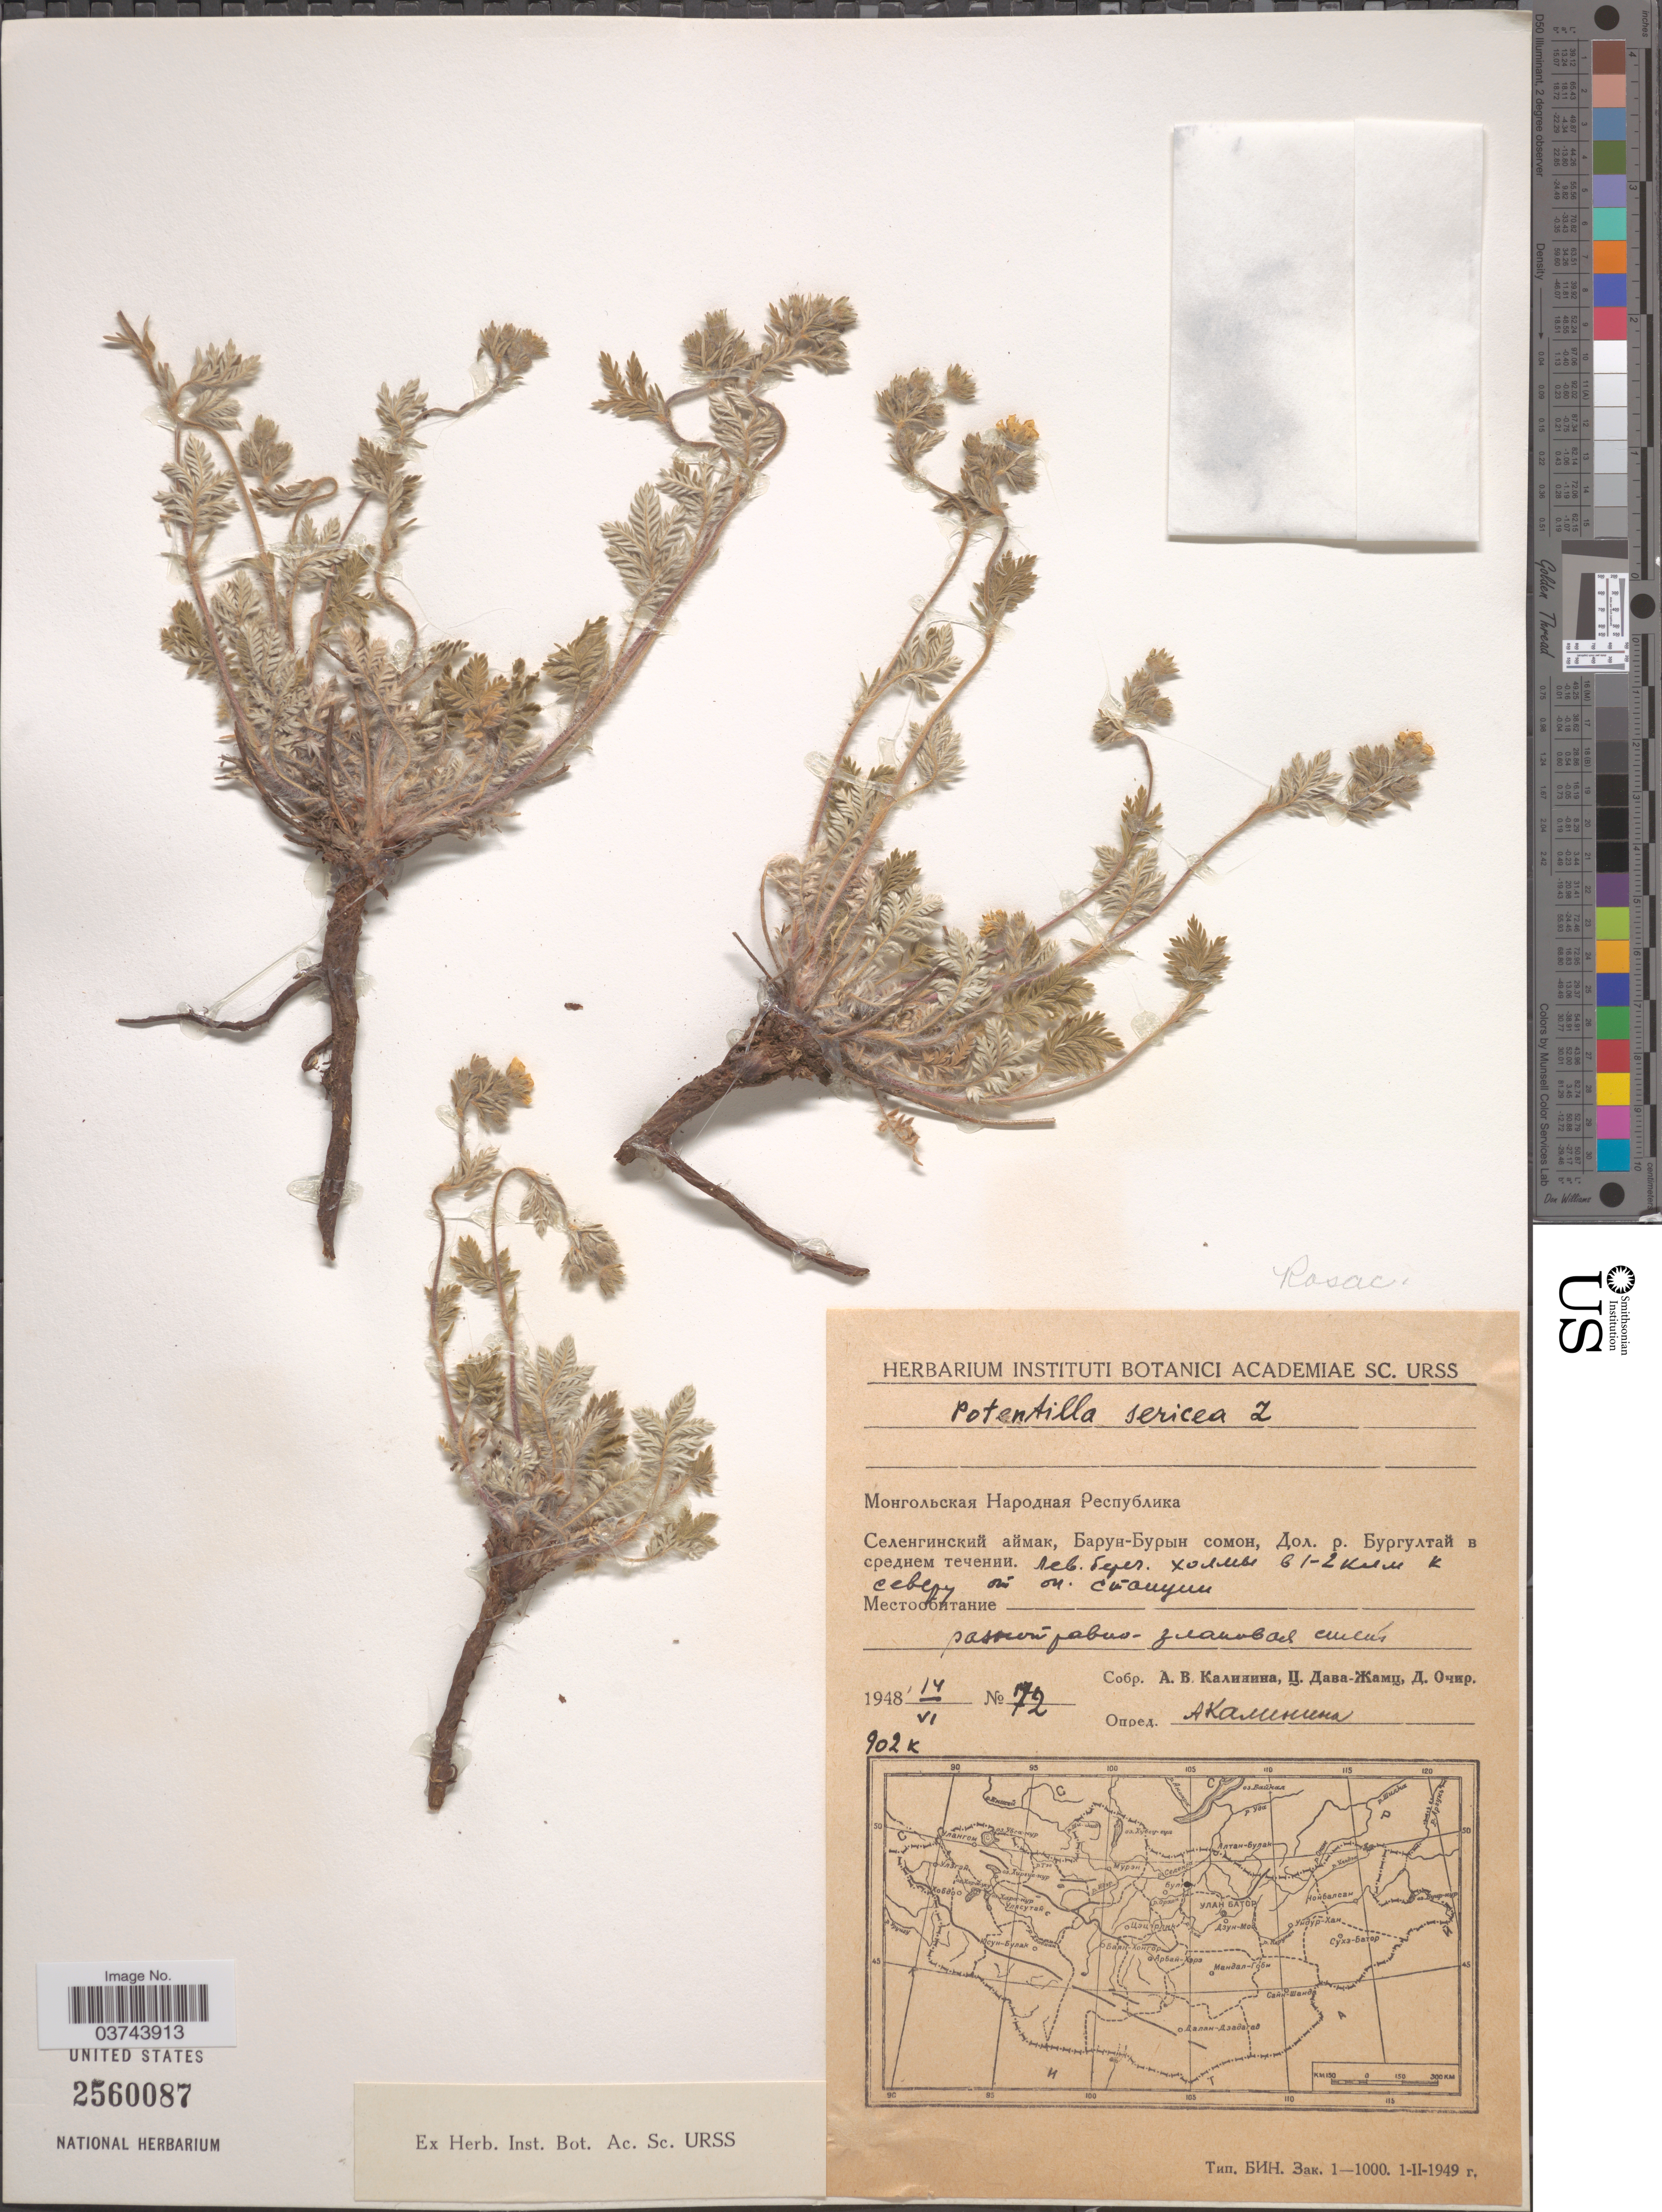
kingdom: Plantae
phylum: Tracheophyta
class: Magnoliopsida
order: Rosales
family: Rosaceae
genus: Potentilla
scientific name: Potentilla sericea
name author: L.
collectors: X, X & X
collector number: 72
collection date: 1948-06-14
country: Mongolia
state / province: Selenge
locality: Baruunbüren, valley of river Burgultay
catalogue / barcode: US 2560087